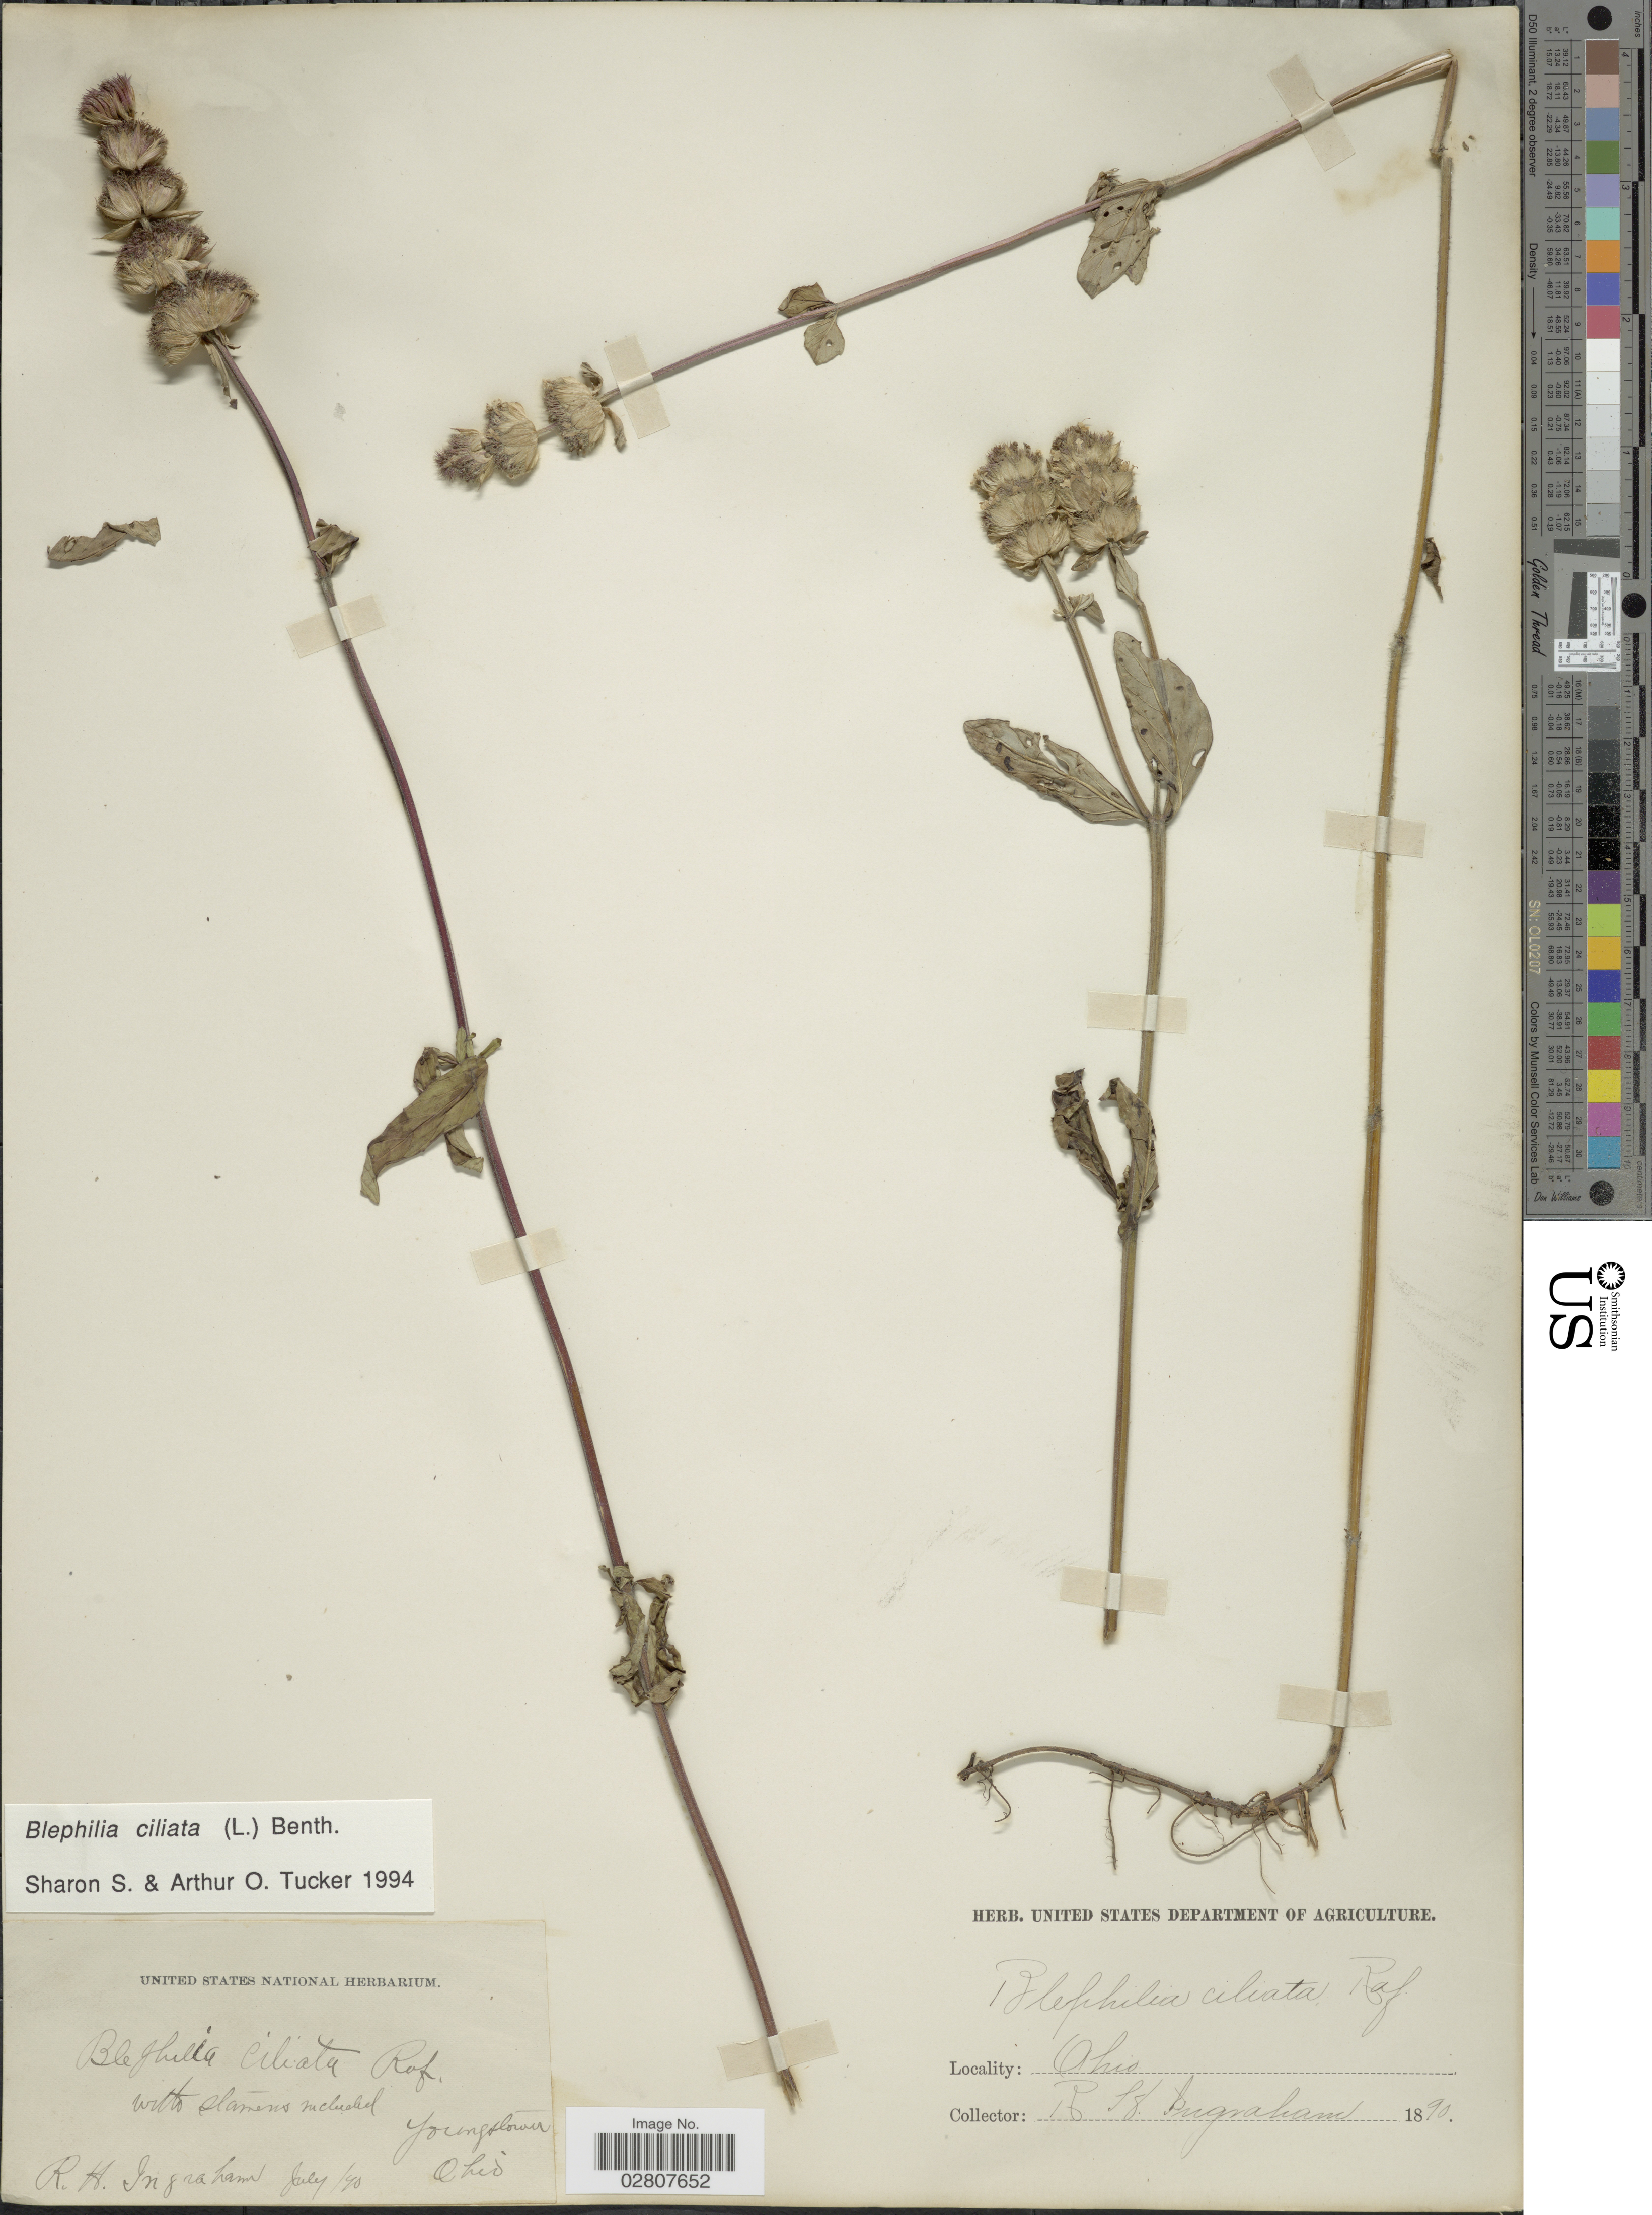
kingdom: Plantae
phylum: Tracheophyta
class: Magnoliopsida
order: Lamiales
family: Lamiaceae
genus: Blephilia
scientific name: Blephilia ciliata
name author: (L.) Raf. ex Benth.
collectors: R. Ingraham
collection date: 1890-07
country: United States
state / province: Ohio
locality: Youngstown.